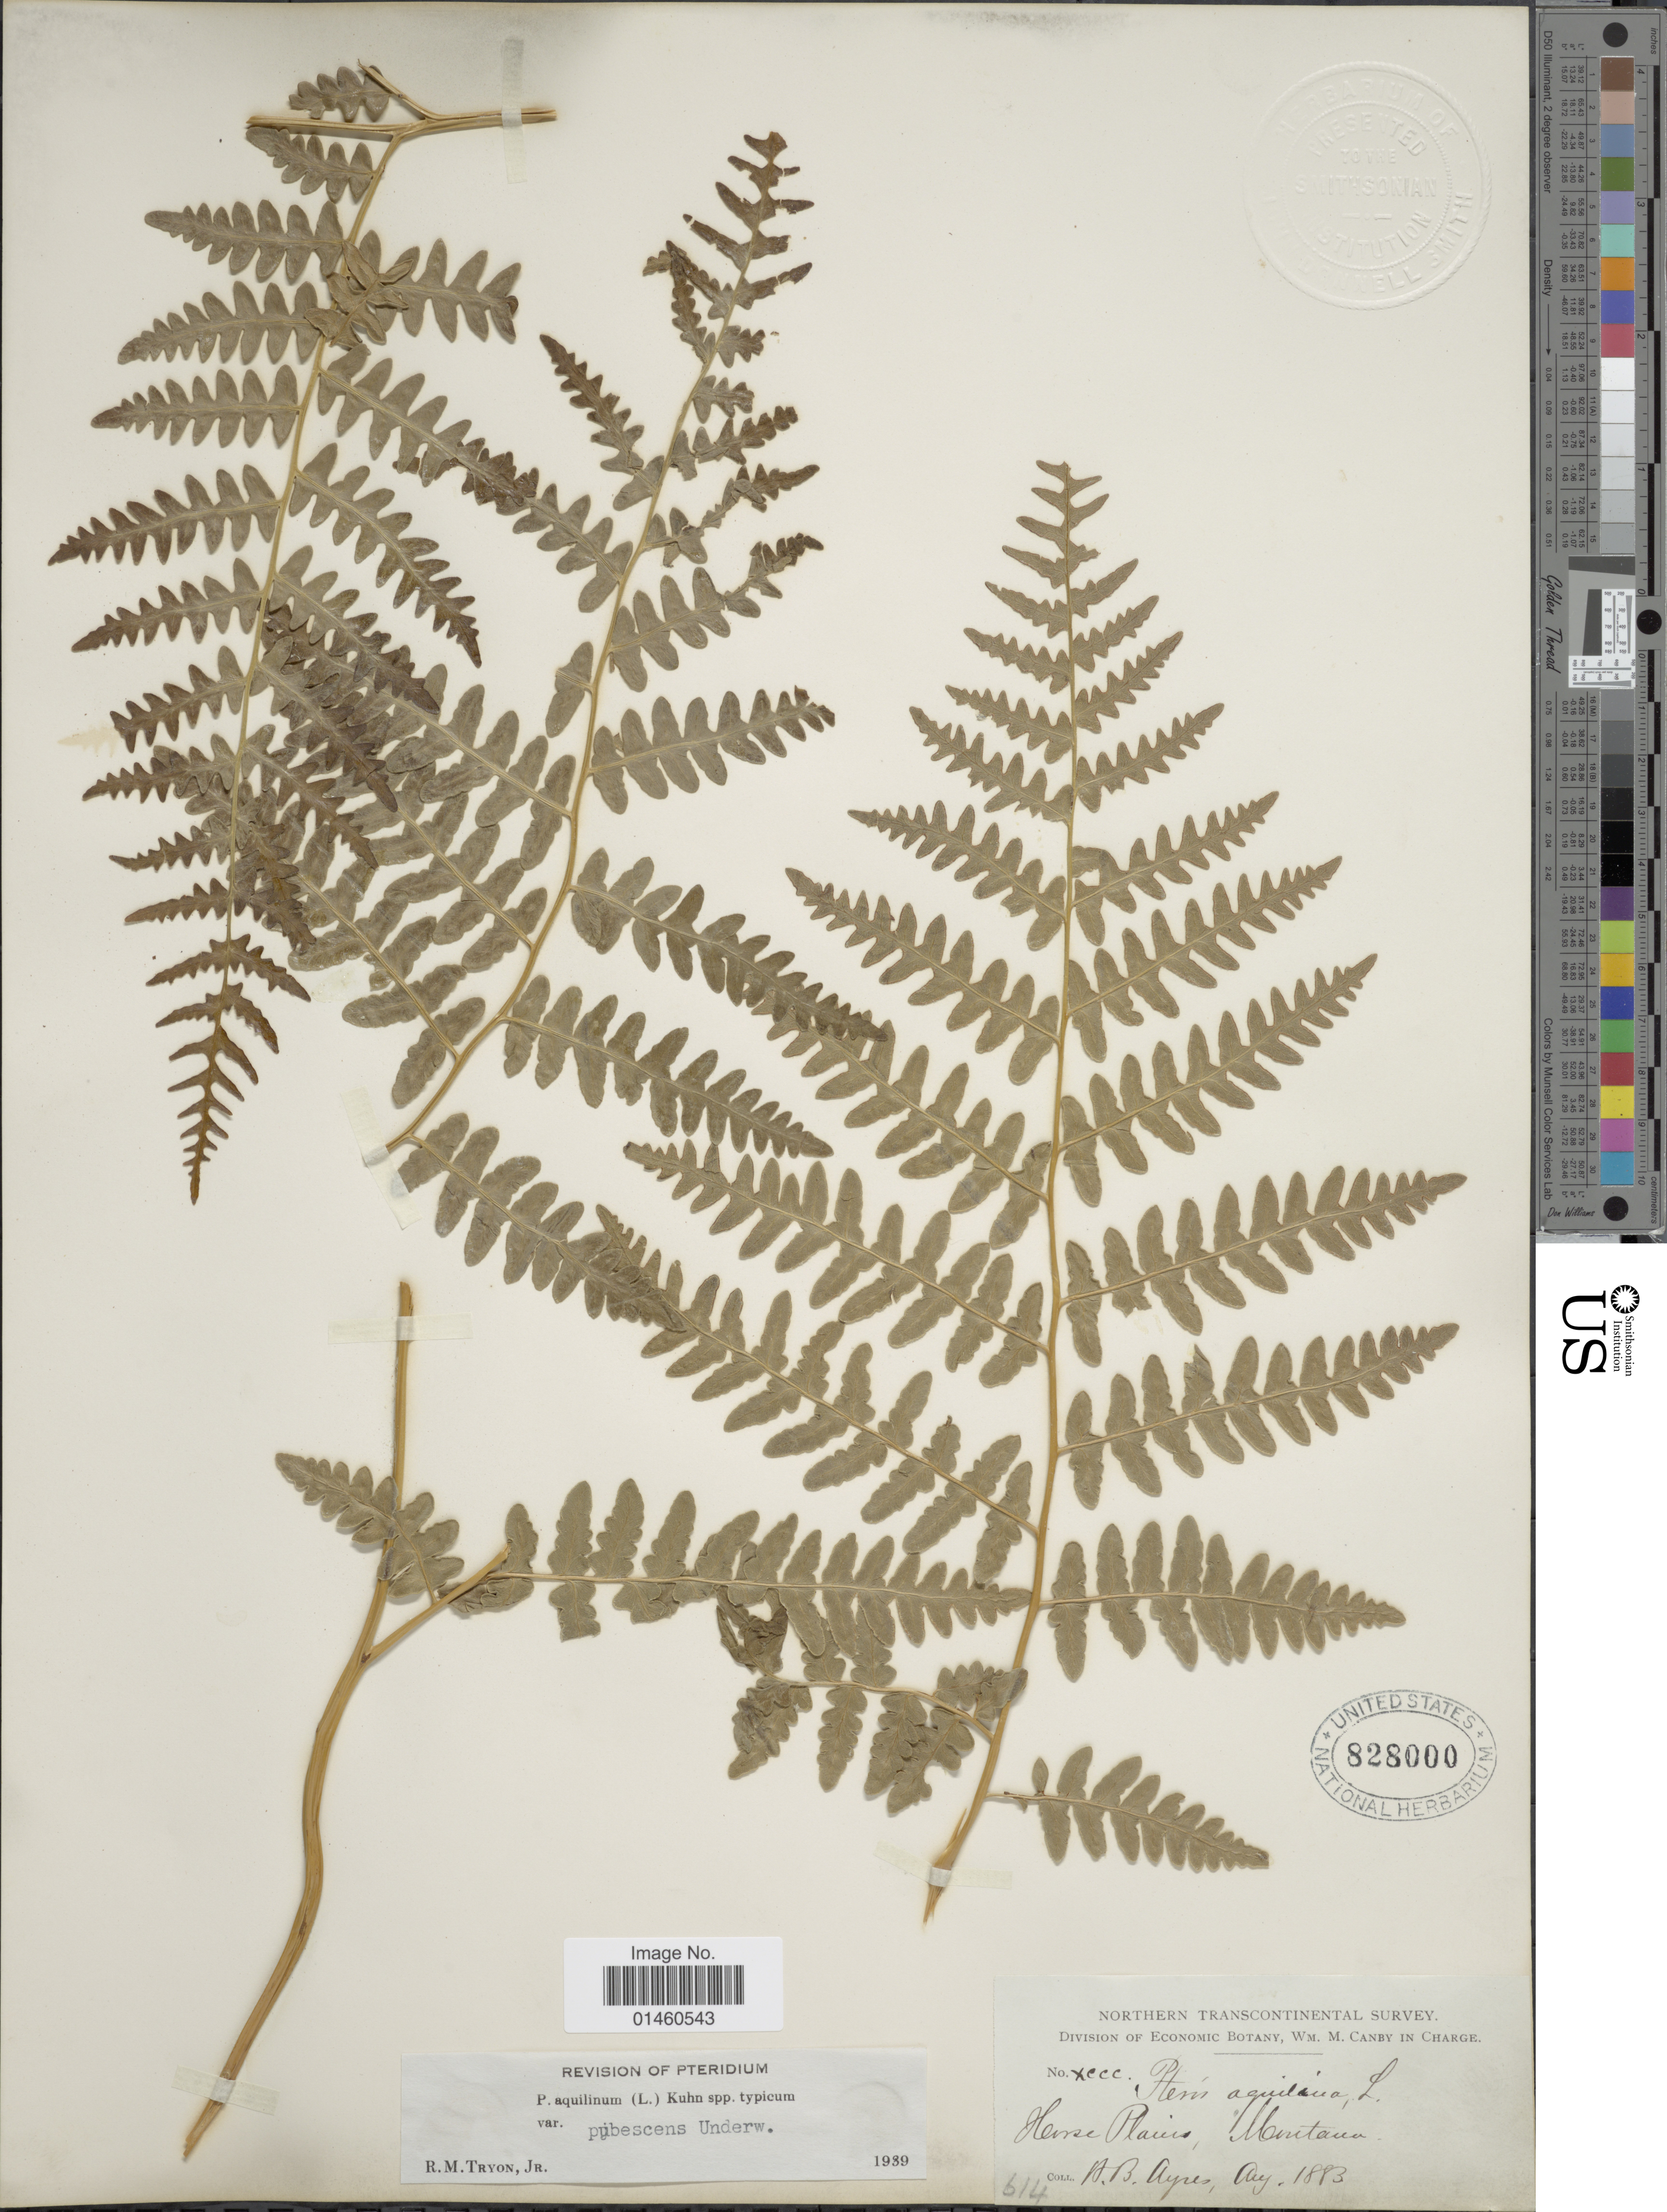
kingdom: Plantae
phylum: Tracheophyta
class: Polypodiopsida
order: Polypodiales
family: Dennstaedtiaceae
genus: Pteridium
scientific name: Pteridium pubescens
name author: (Underw.) Christenh.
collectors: H. Ayres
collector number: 614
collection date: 1883-08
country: United States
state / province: Montana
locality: Horse Plains.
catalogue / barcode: US 828000